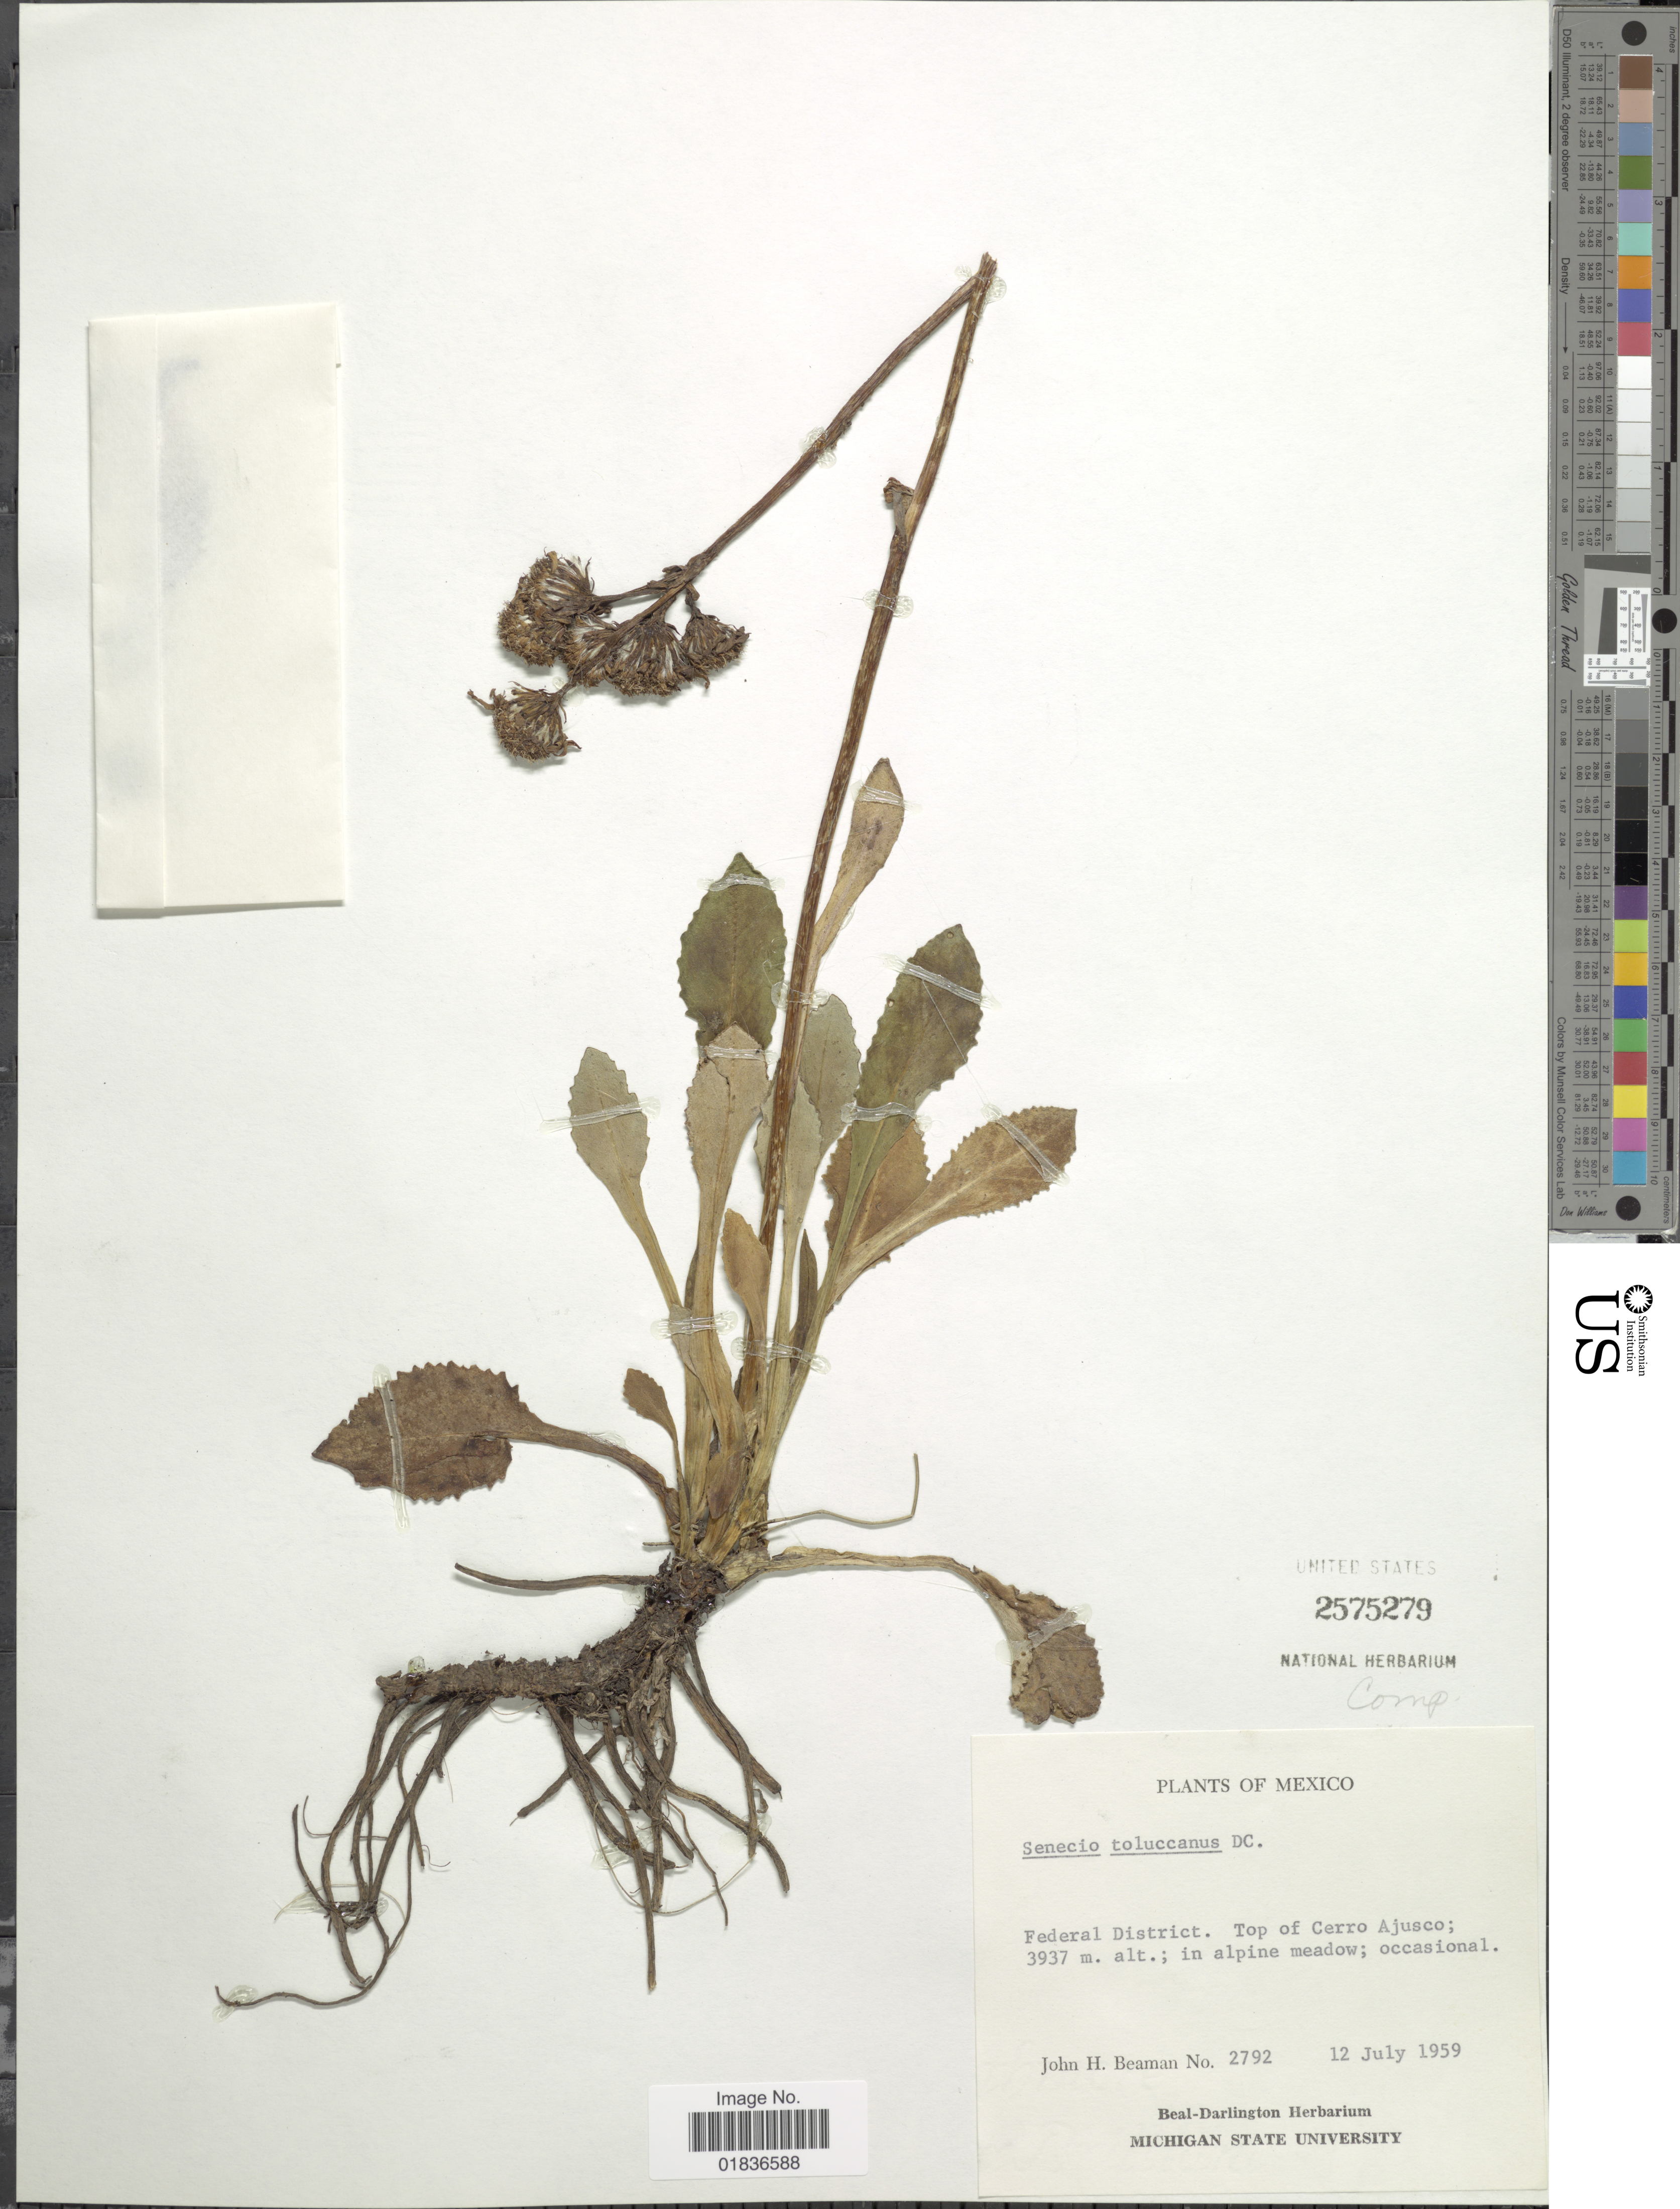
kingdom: Plantae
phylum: Tracheophyta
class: Magnoliopsida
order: Asterales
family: Asteraceae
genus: Senecio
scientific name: Senecio toluccanus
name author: DC.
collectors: J. H. Beaman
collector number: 2792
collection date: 1959-07-12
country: Mexico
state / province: Distrito Federal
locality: Top of Cerro Ajusco.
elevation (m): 3937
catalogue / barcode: US 2575279